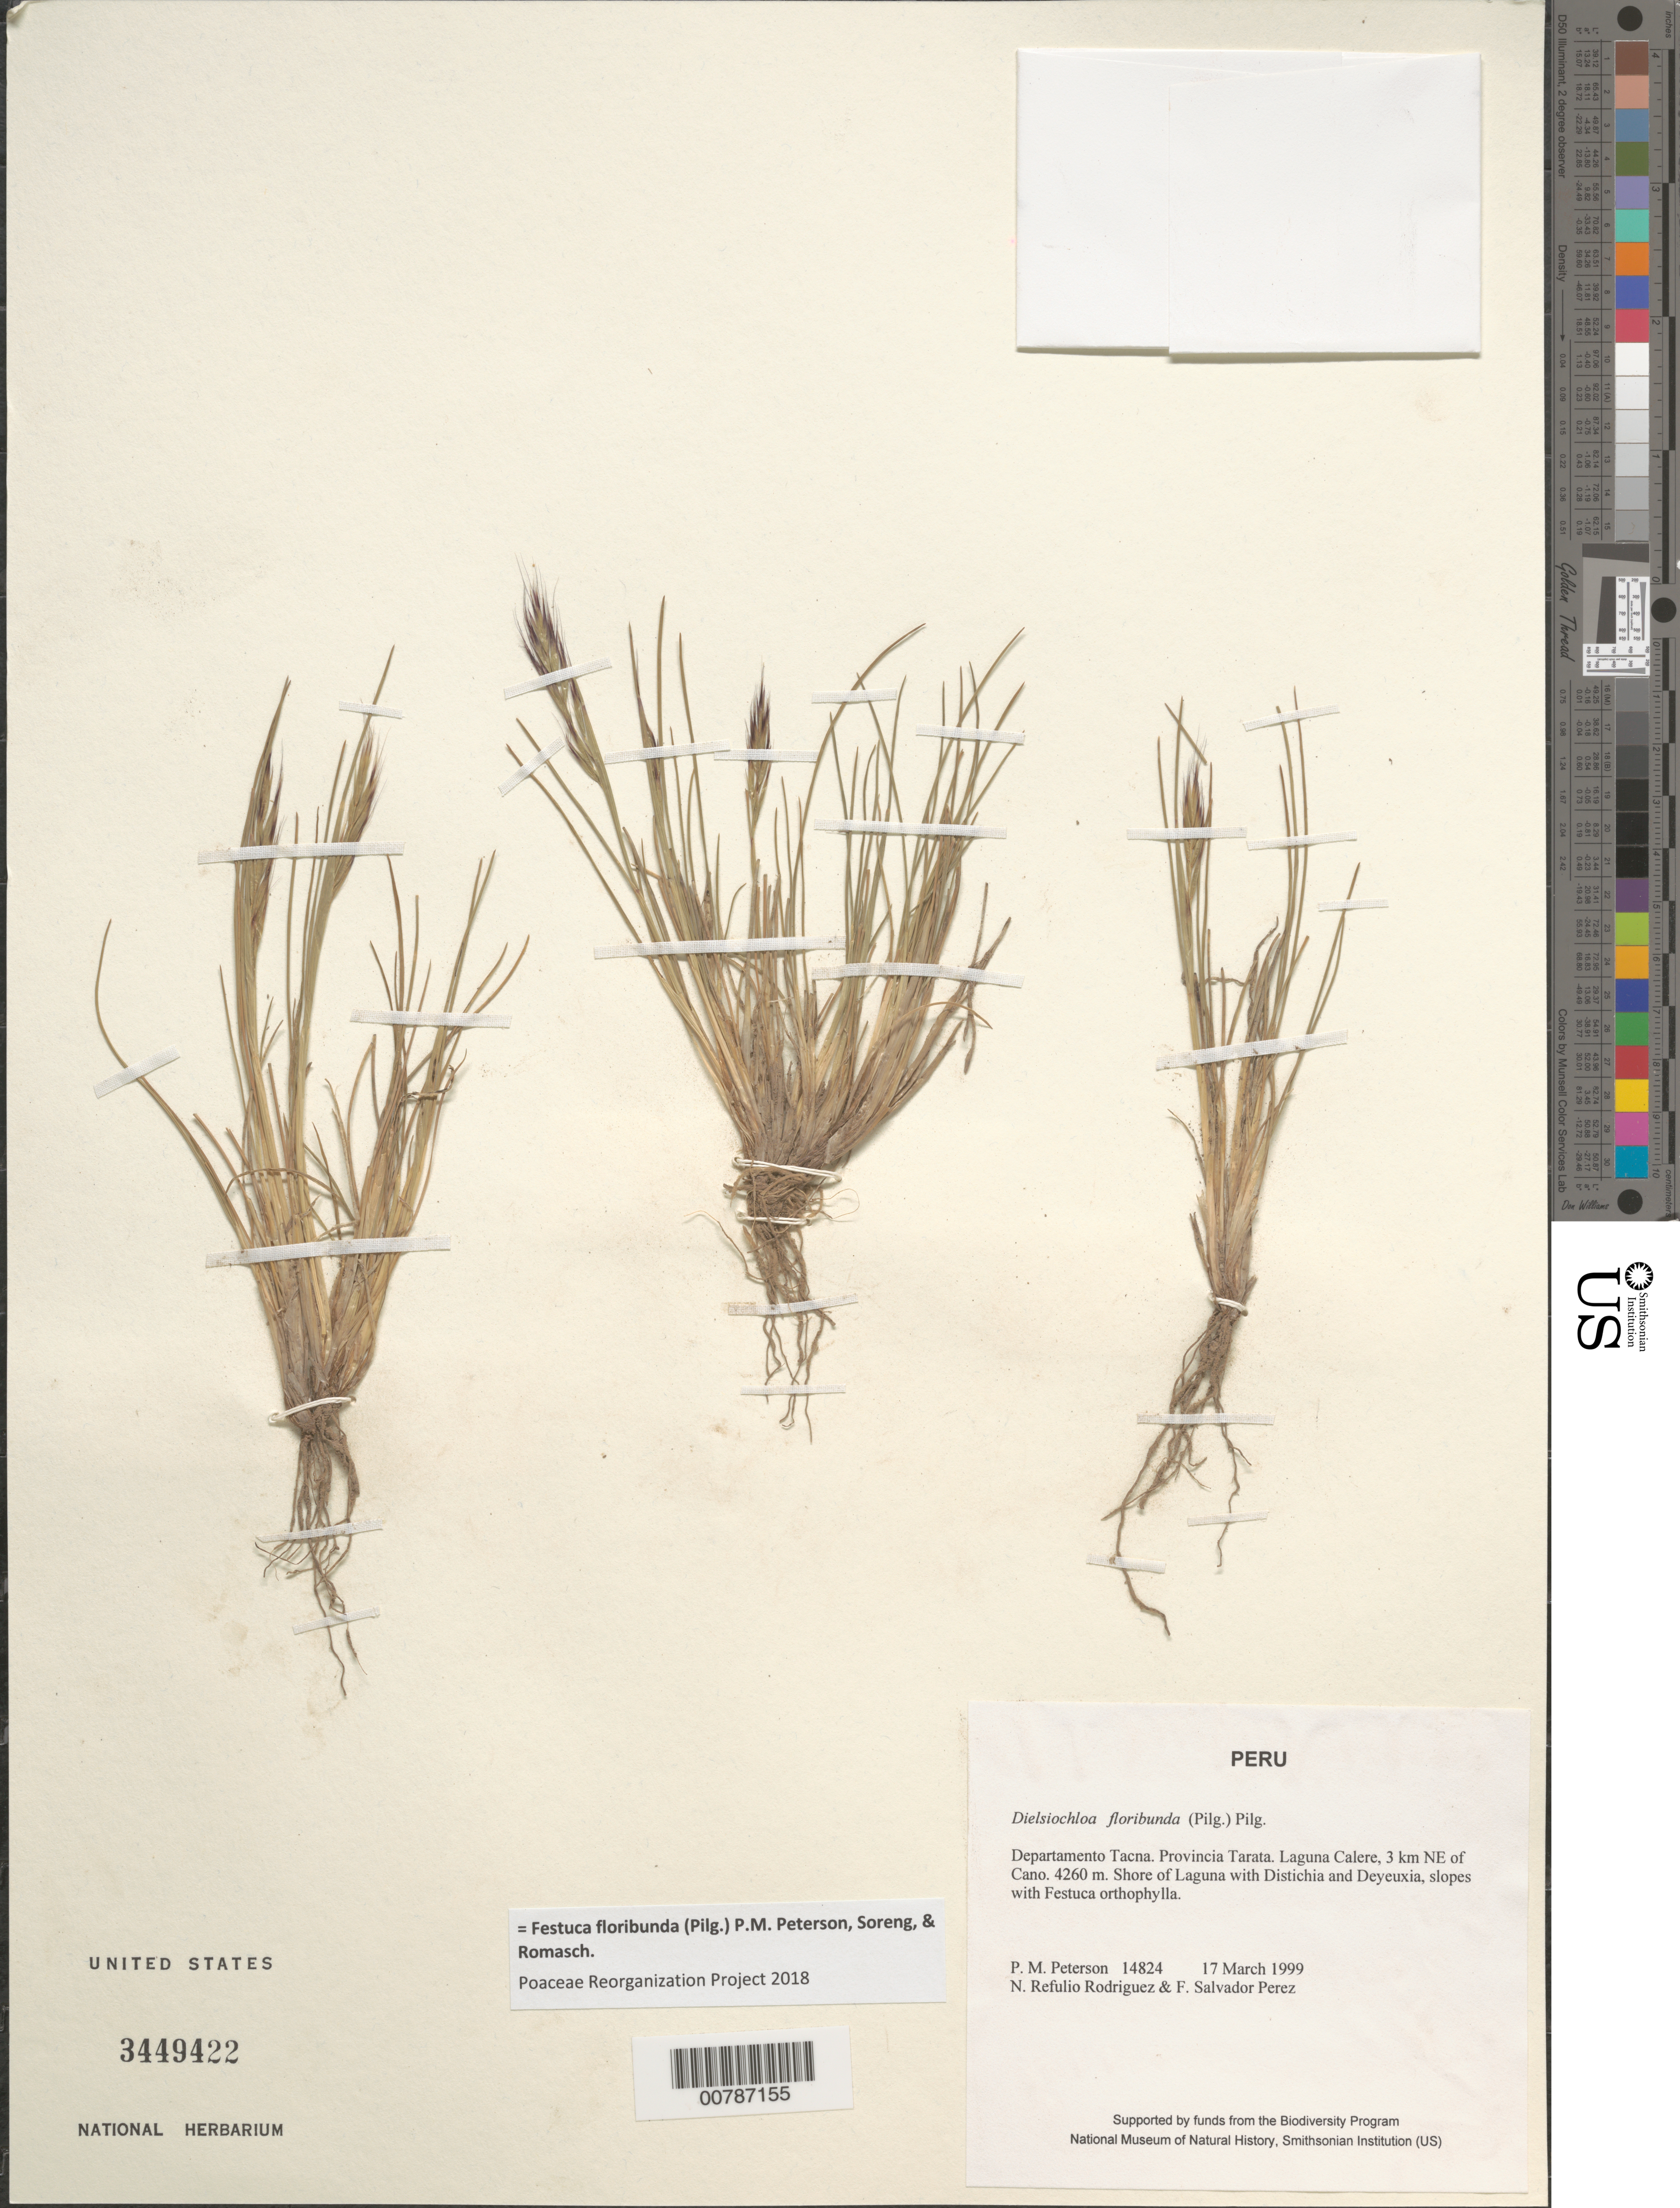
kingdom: Plantae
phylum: Tracheophyta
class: Liliopsida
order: Poales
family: Poaceae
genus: Festuca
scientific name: Festuca floribunda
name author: (Pilg.) P.M. Peterson et al.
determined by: Poaceae Reorganization Project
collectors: P. M. Peterson, N. Refulio-Rodríguez & F. Salvador Perez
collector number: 14824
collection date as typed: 17 Mar 1999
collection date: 1999-03-17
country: Peru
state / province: Tacna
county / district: Tarata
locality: Laguna Calere, 3 km NE of Cano.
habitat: Shore of Laguna with Distichia and Deyeuxia, slopes with Festuca orthophylla.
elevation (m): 4260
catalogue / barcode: US 3449422